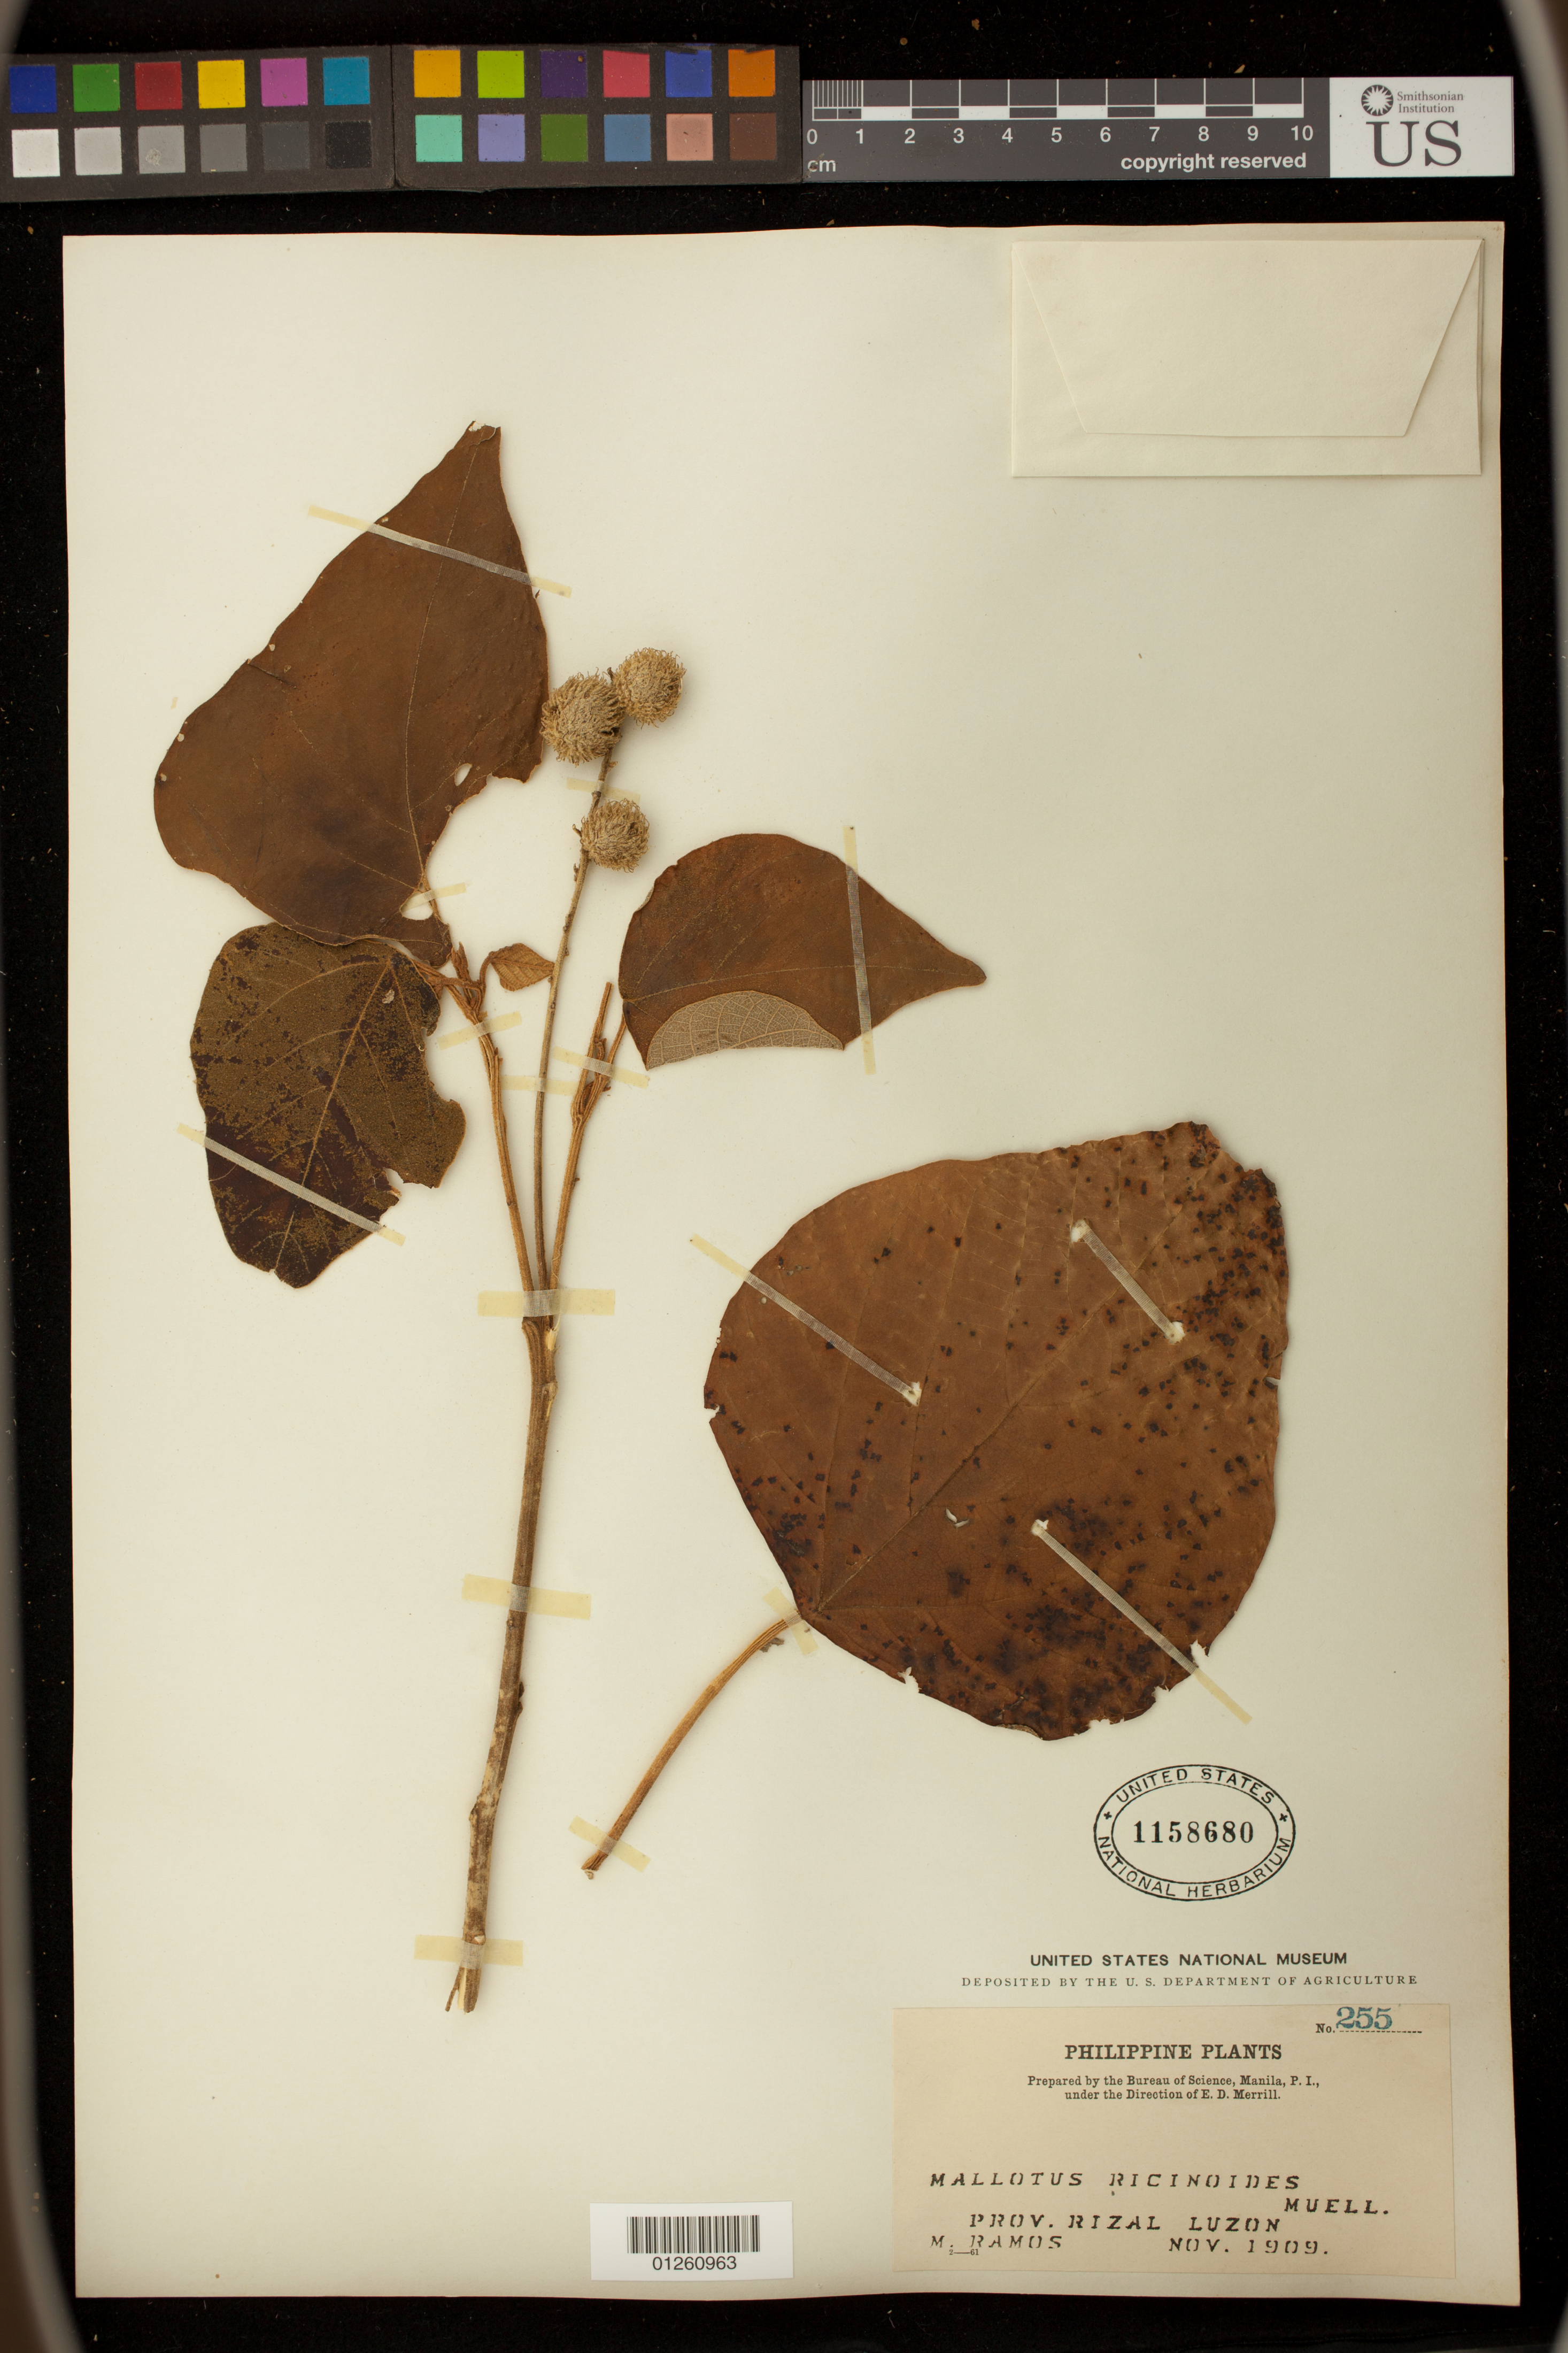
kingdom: Plantae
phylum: Tracheophyta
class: Magnoliopsida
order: Malpighiales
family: Euphorbiaceae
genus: Mallotus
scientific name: Mallotus ricinoides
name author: (Pers.) Müll. Arg.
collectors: M. Ramos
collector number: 255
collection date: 1909-11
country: Philippines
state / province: Calabarzon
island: Luzon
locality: Prov. Rizal, Luzon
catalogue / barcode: US 1158680